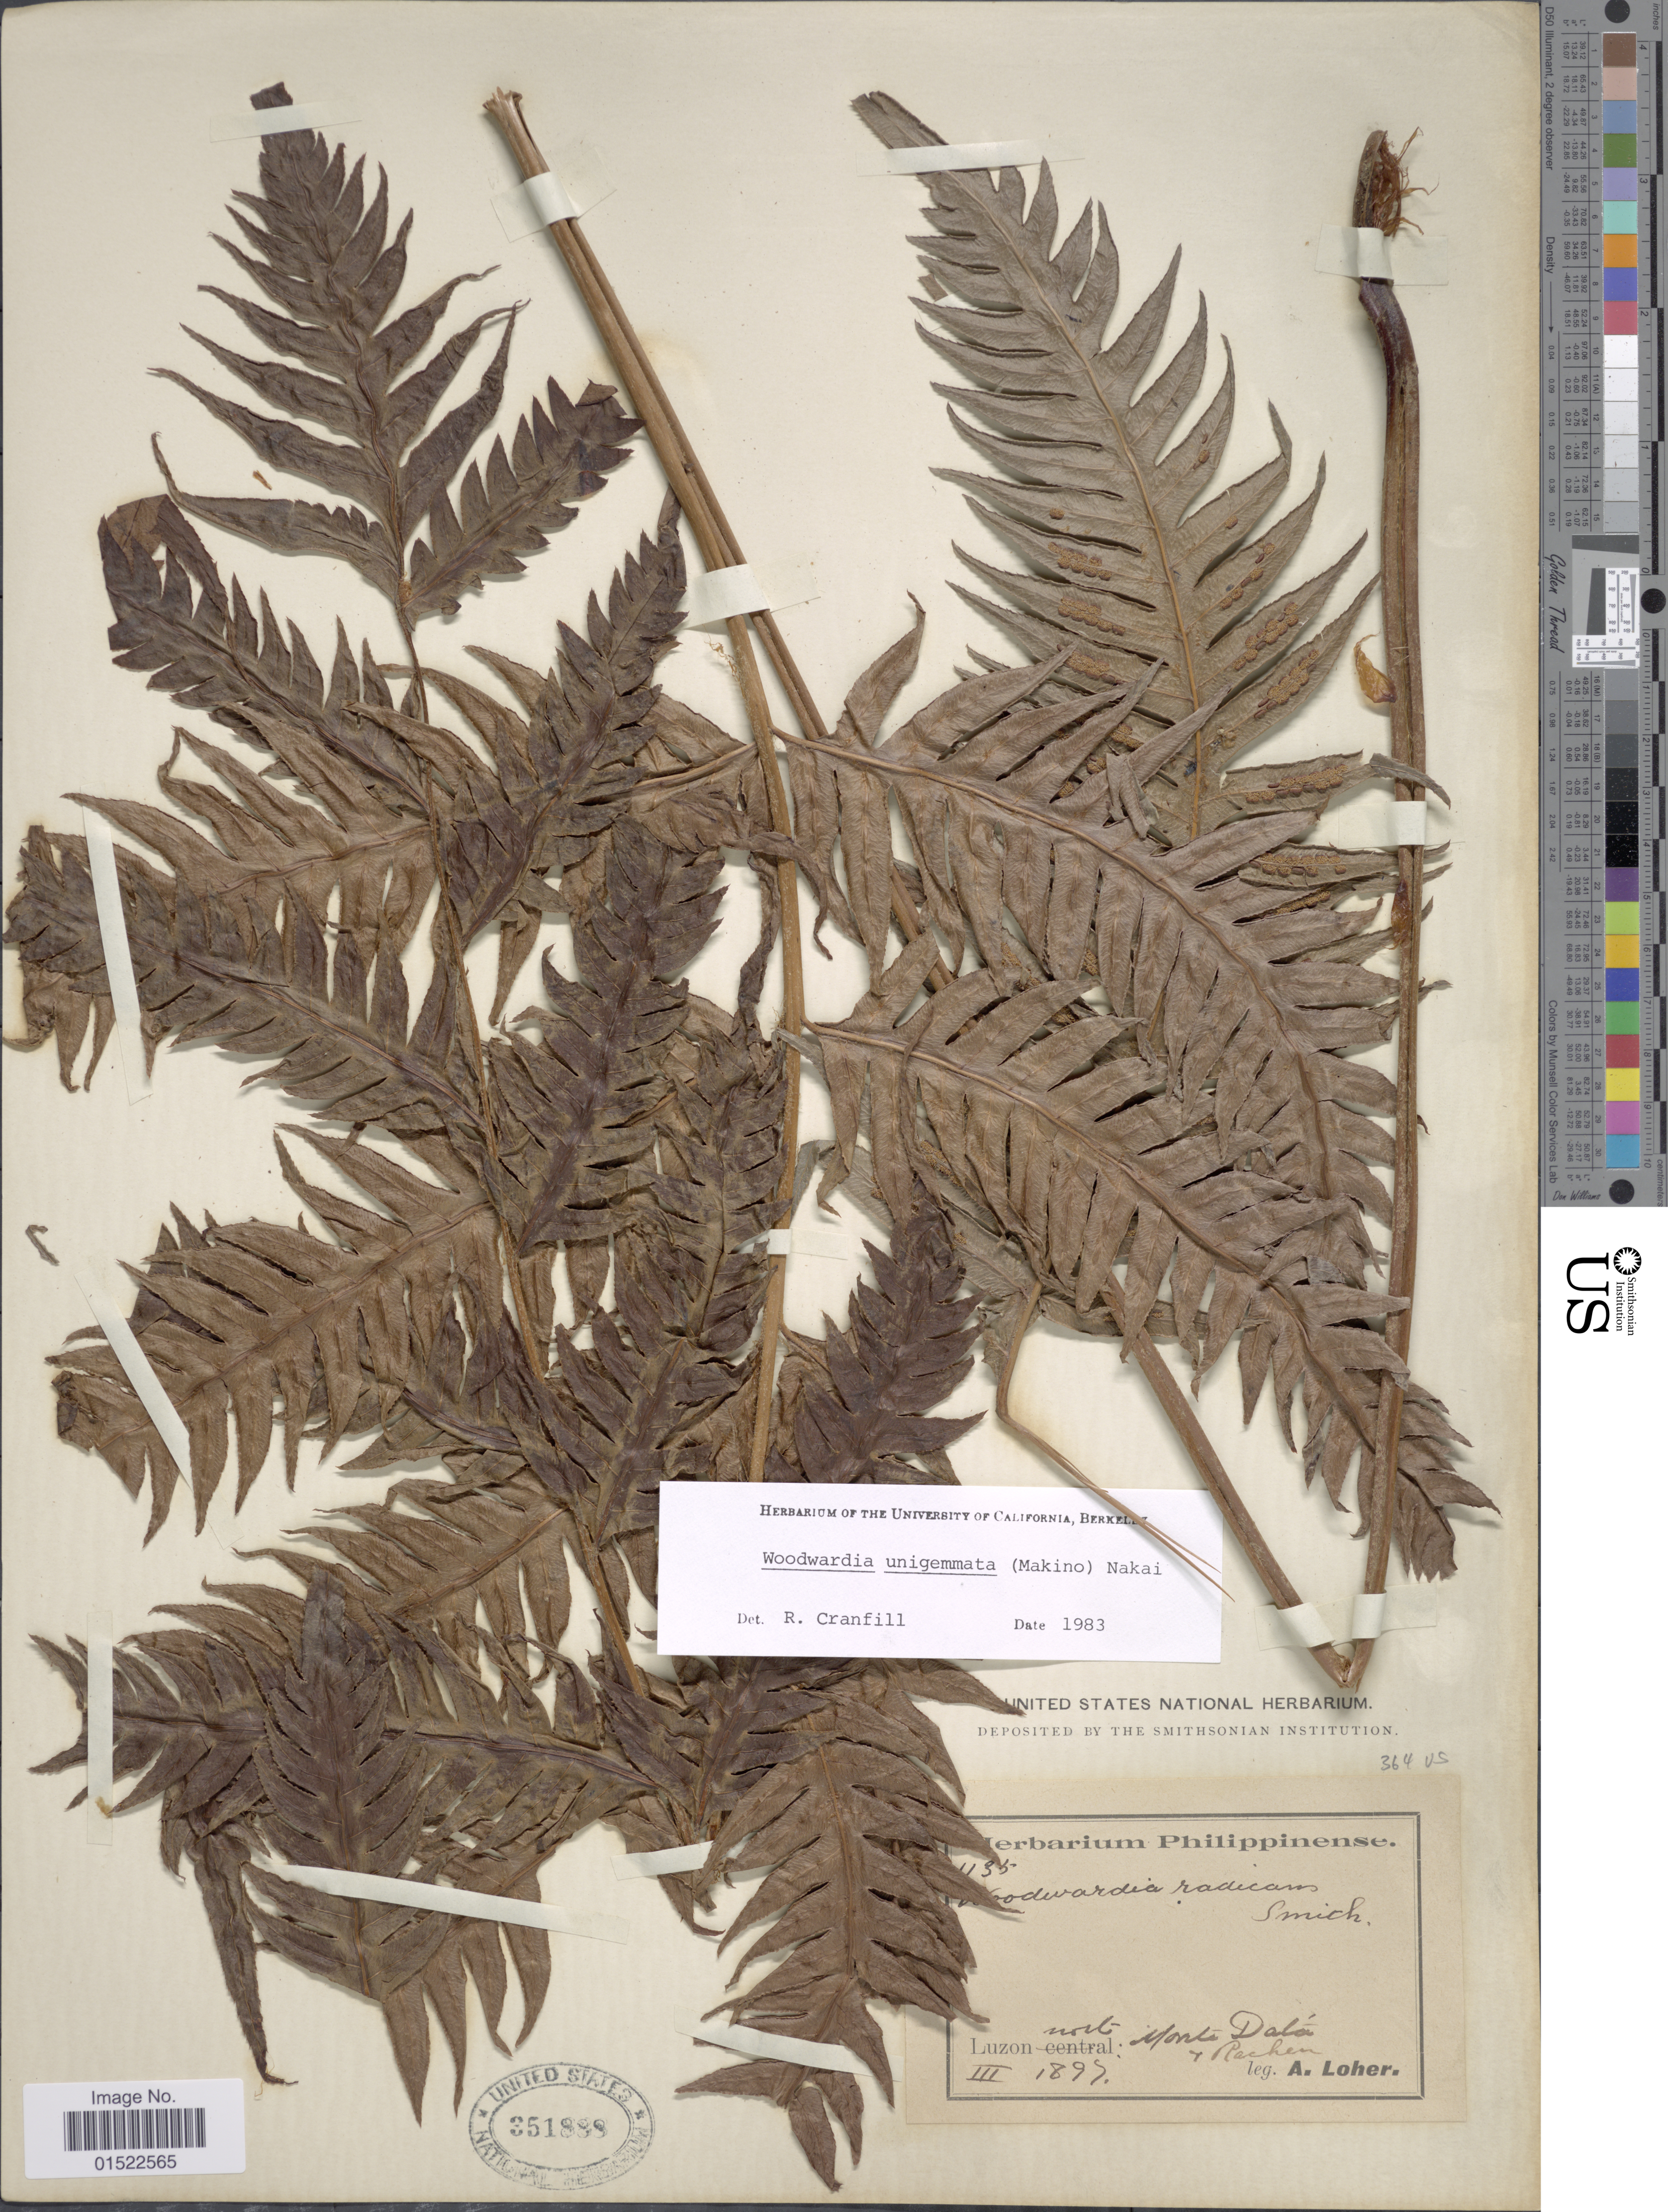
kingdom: Plantae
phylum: Tracheophyta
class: Polypodiopsida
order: Polypodiales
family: Blechnaceae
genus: Woodwardia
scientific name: Woodwardia unigemmata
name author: (Makino) Nakai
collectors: A. Loher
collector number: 1135*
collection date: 1897-03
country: Philippines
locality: Luzon north, Mont Data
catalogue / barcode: US 135888